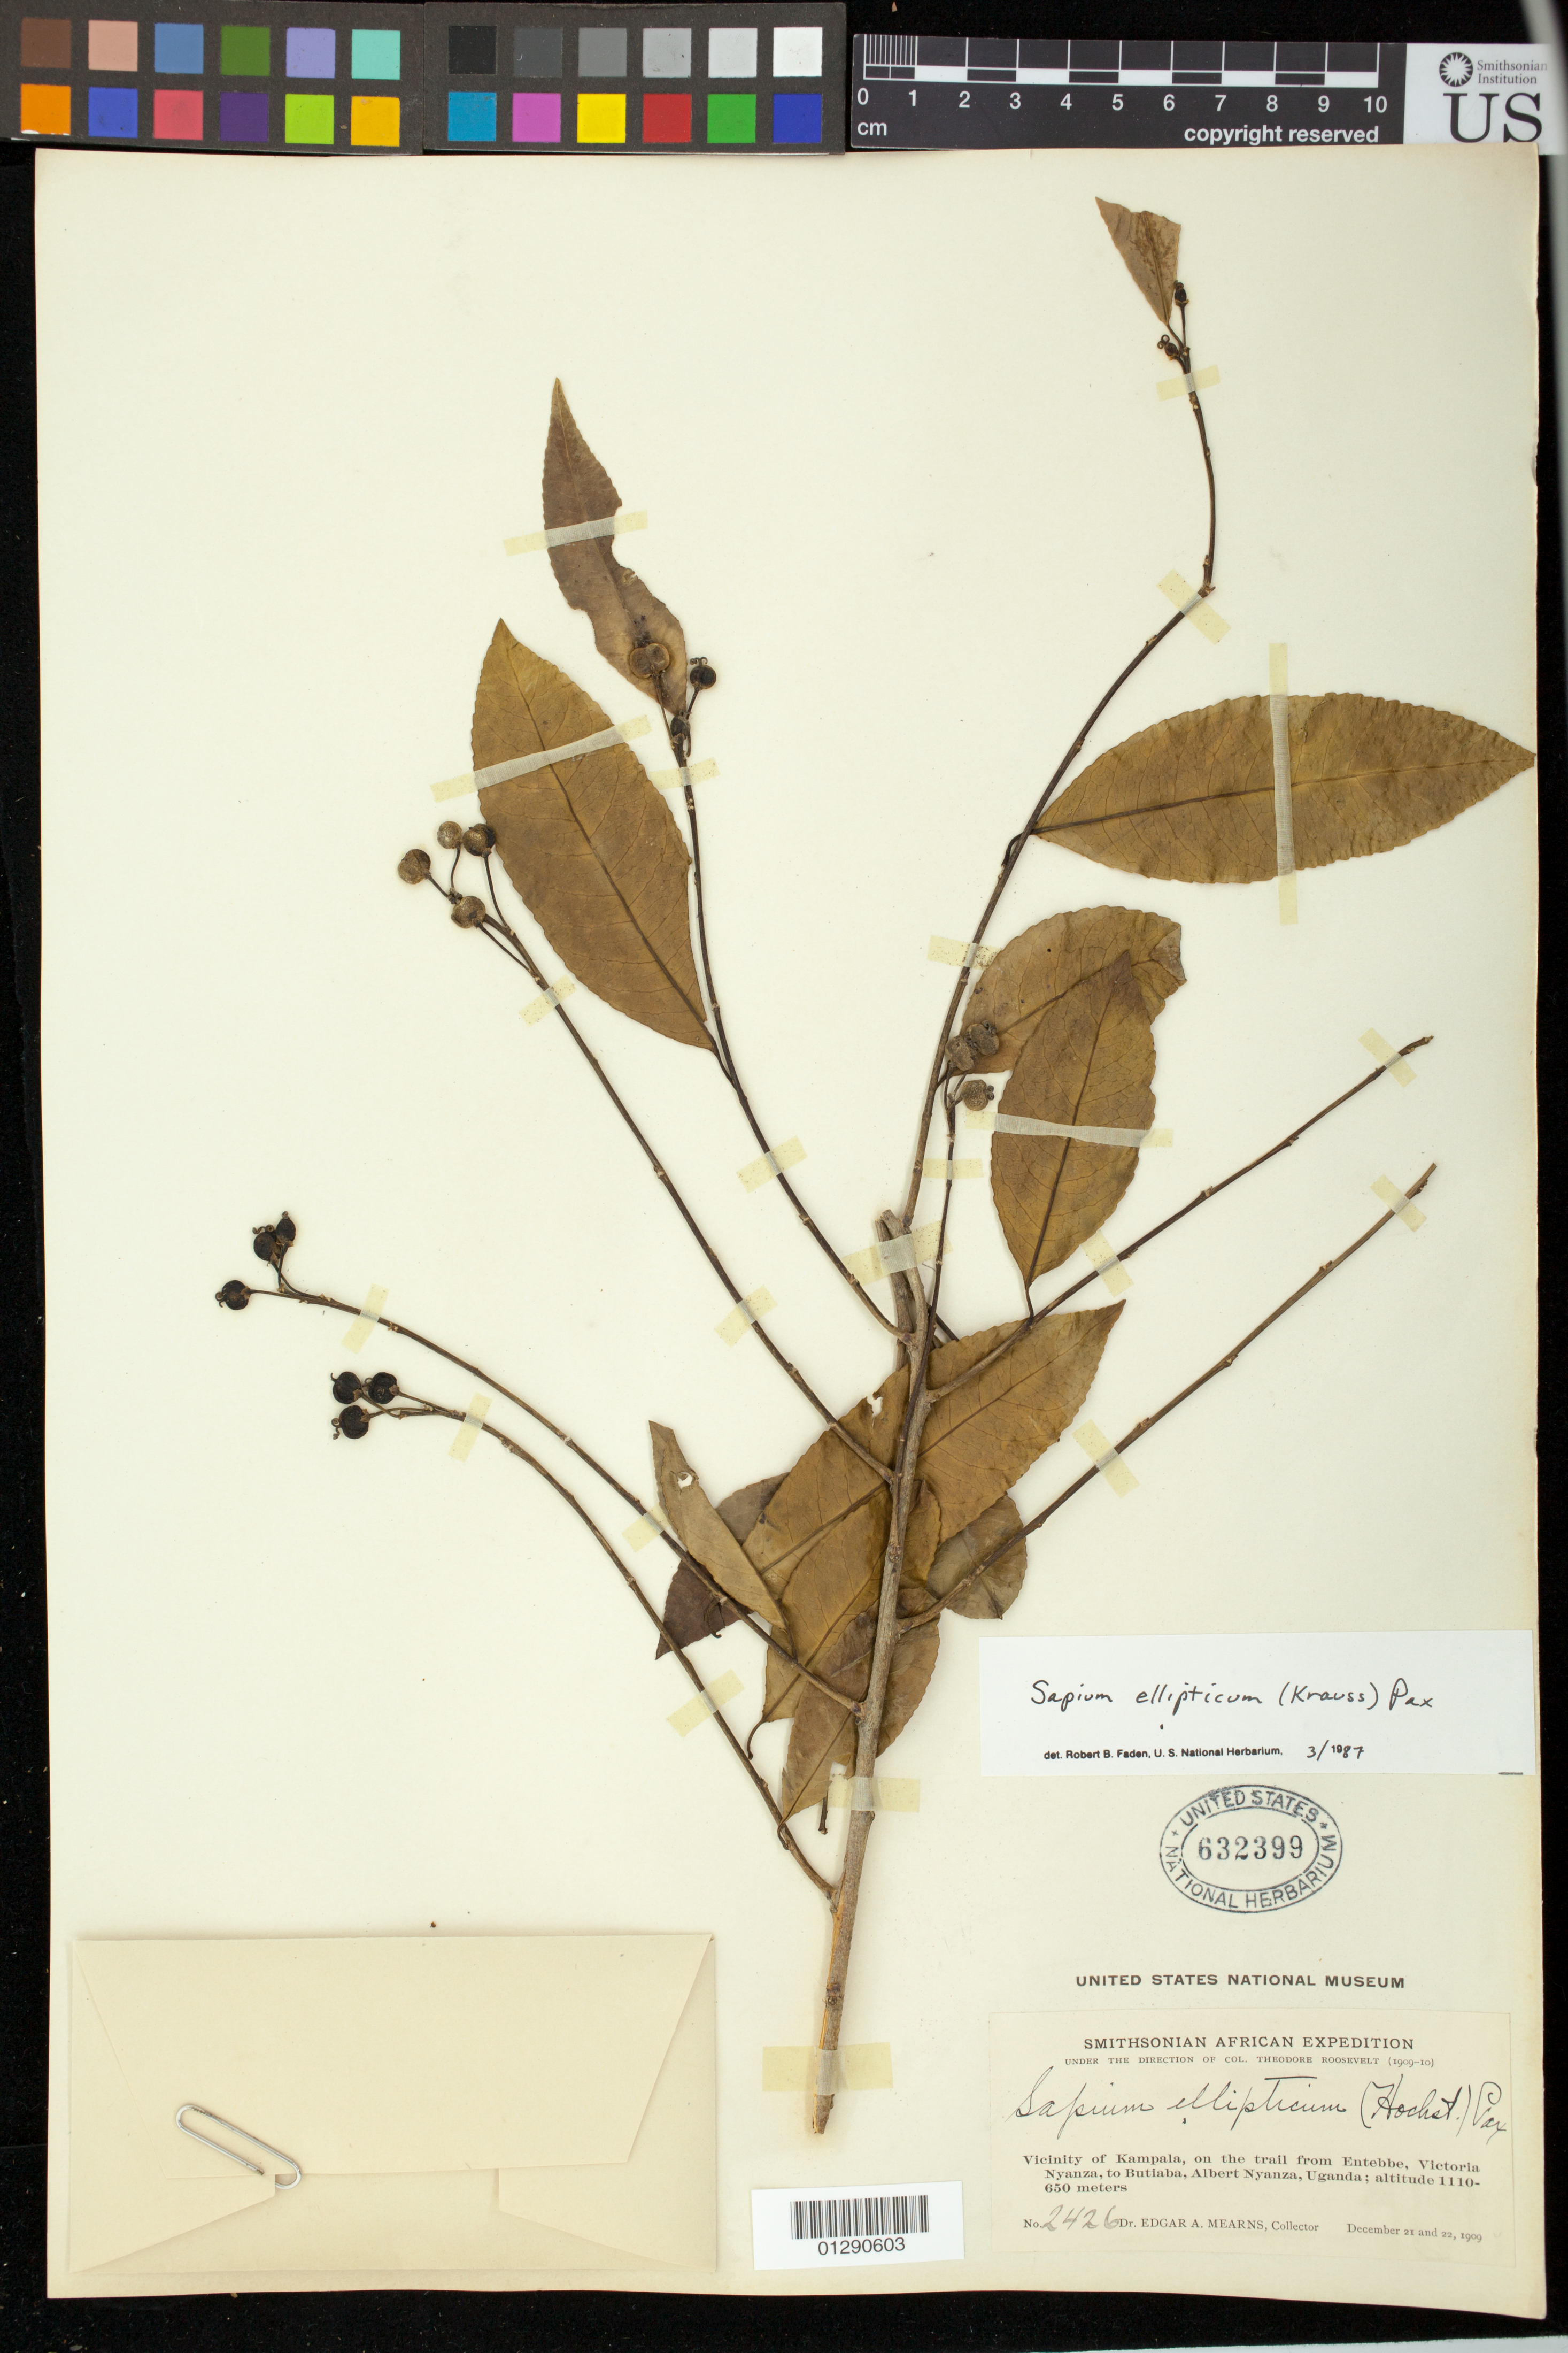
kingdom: Plantae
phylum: Tracheophyta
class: Magnoliopsida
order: Malpighiales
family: Euphorbiaceae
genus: Sapium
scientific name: Sapium ellipticum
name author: (Hochst.) Pax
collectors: E. A. Mearns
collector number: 2426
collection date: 1909-12-21,1909-12-22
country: Uganda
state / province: Central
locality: Vicinity of Kampala, on the trail from Entebbe, Victoria Nyanza, to Butiaba, Albert Nyanza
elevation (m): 650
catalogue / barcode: US 632399